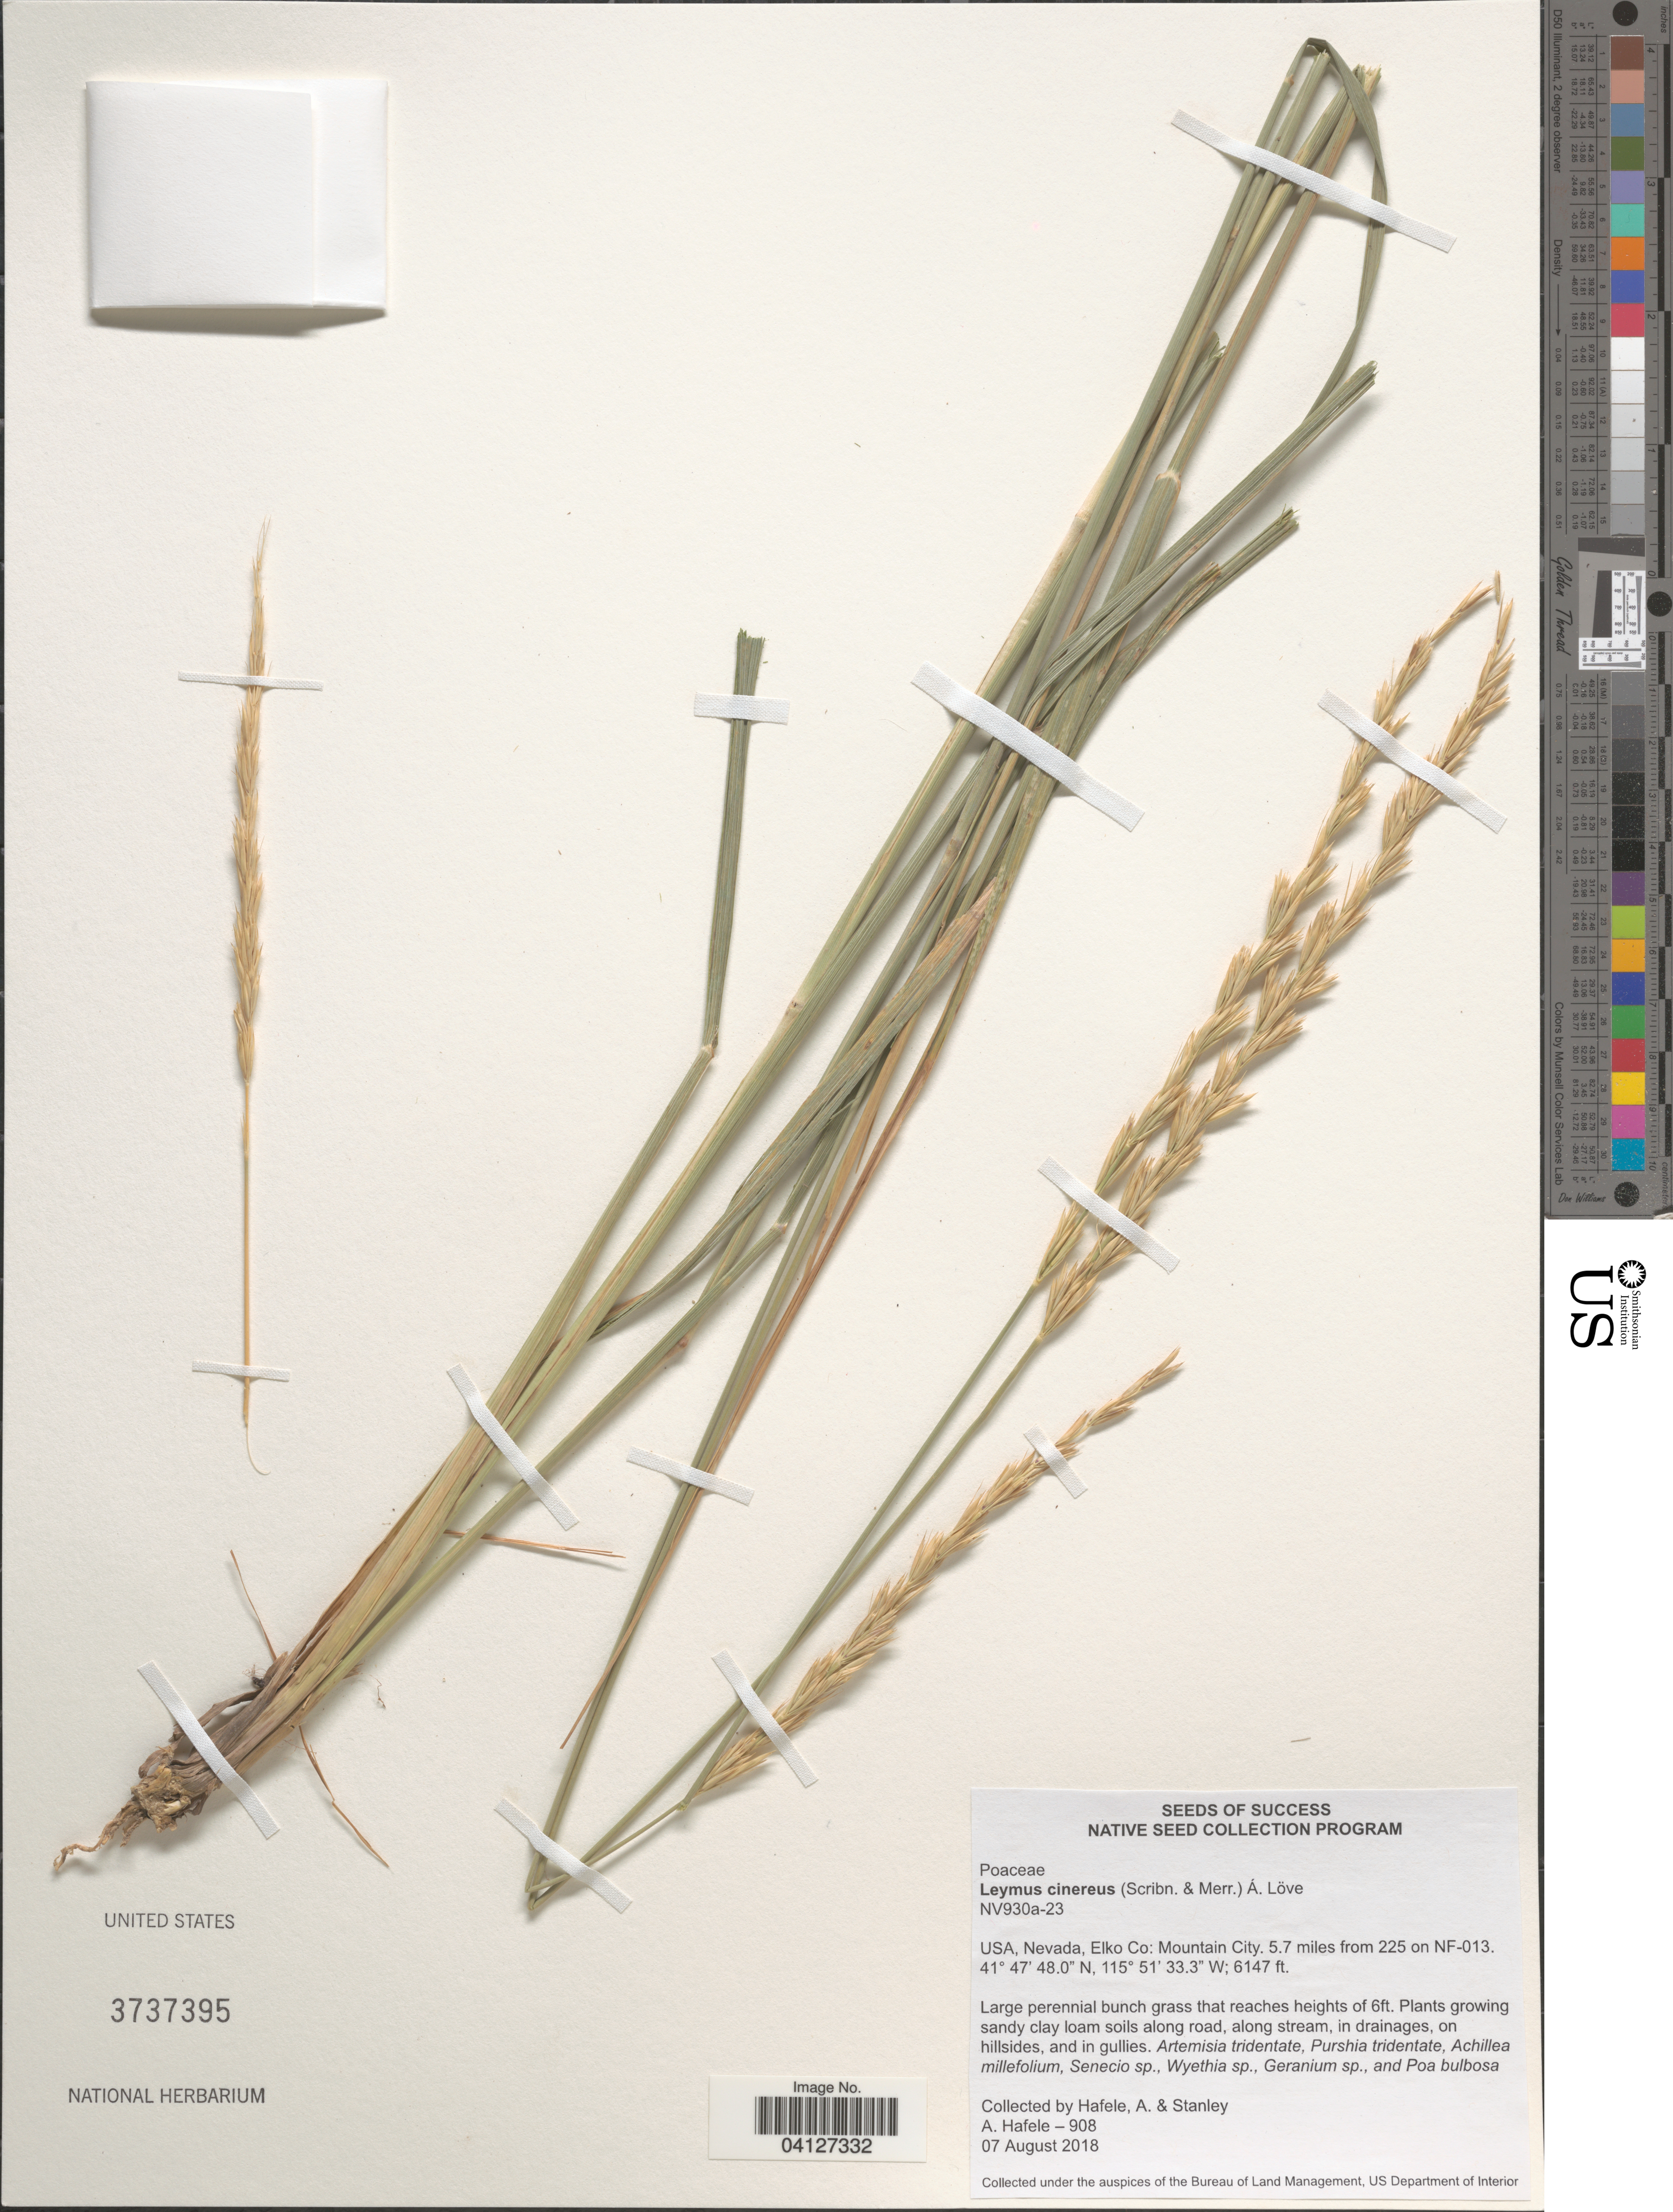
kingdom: Plantae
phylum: Tracheophyta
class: Liliopsida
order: Poales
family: Poaceae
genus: Leymus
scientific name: Leymus cinereus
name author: (Scribn. & Merr.) Á. Löve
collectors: A. Hafele & Stanley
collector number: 908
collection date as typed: Transcribed d/m/y: 7/8/2018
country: United States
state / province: Nevada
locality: Elko Co: Mountain City. 5.7 miles from 225 on NF-013.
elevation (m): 1874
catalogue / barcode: US 3737395